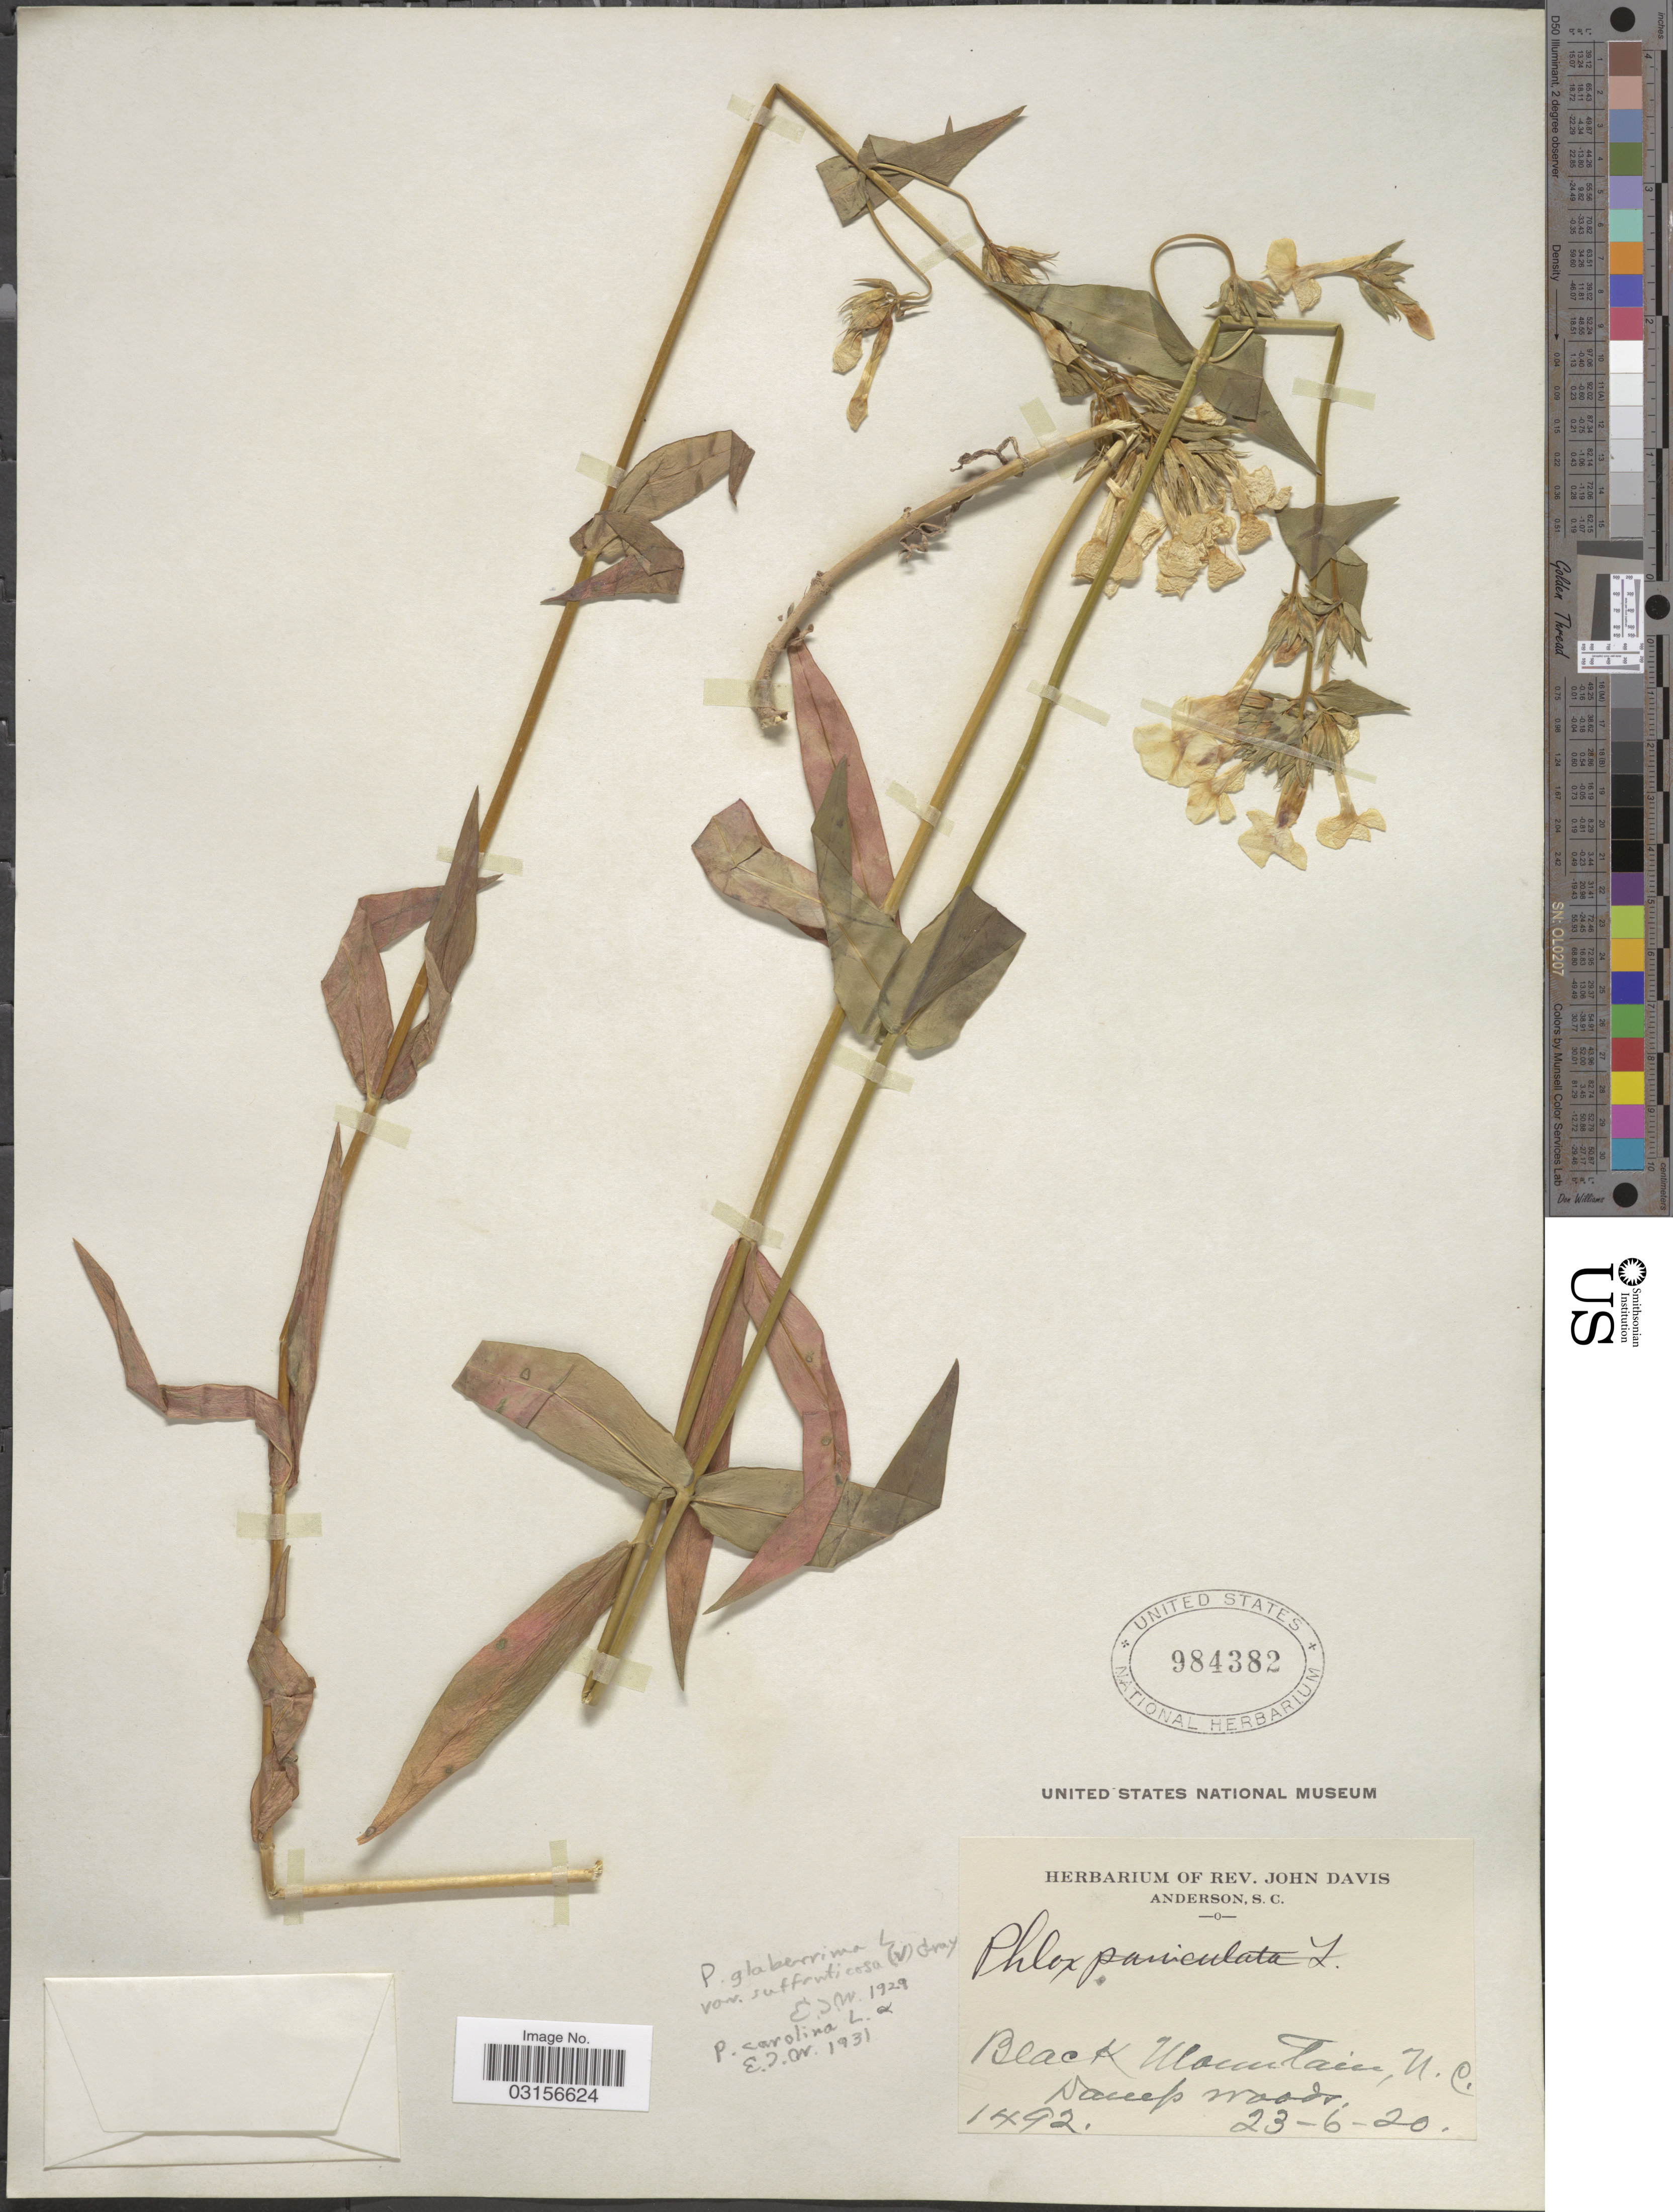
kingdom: Plantae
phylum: Tracheophyta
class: Magnoliopsida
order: Ericales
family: Polemoniaceae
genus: Phlox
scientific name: Phlox carolina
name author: L.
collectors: ex herb. Rev. John Davis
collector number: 1492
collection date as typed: Transcribed d/m/y: 23/6/20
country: United States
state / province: North Carolina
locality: Black Mountain, N. C.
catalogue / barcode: US 984382